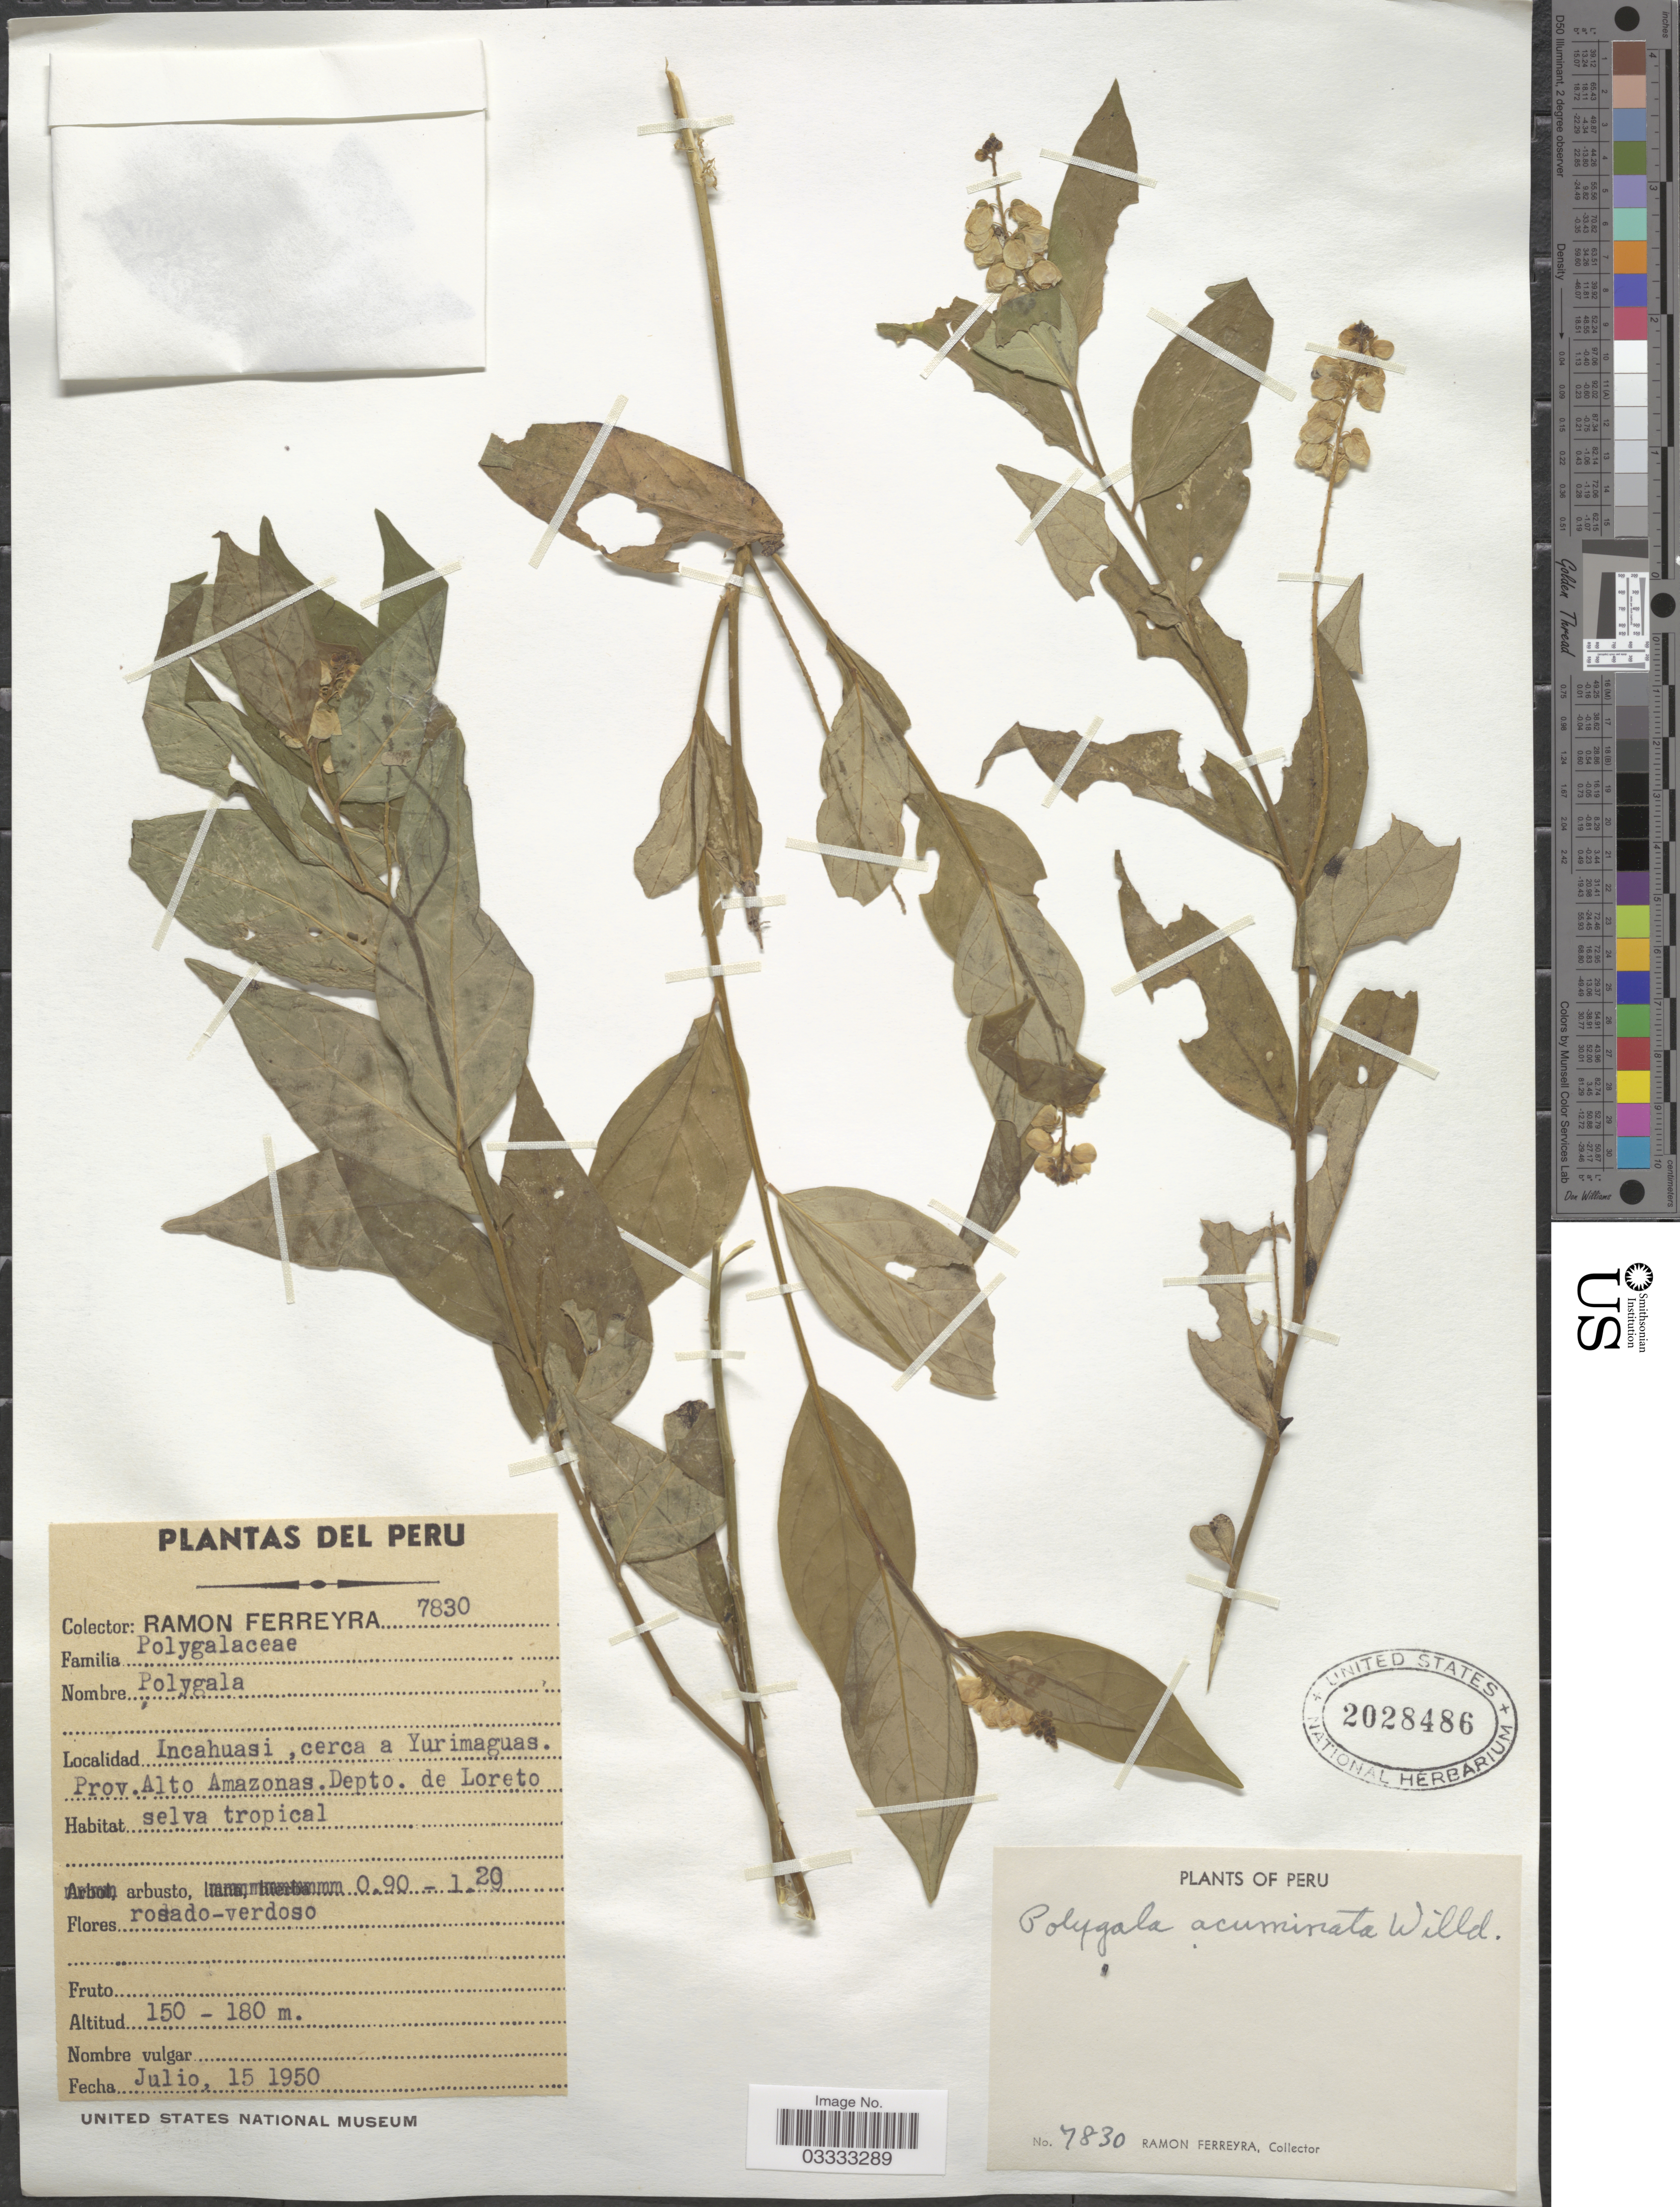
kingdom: Plantae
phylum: Tracheophyta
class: Magnoliopsida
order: Fabales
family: Polygalaceae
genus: Asemeia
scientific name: Asemeia acuminata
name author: (Willd.) J.F.B. Pastore & J.R. Abbott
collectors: R. A. Ferreyra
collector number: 7830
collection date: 1950-07-15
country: Peru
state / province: Loreto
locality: Incahuasi, cerca a Yurimaguas. Prov. Alto Amazonas. Depto. de Loreto.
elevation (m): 150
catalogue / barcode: US 2028486